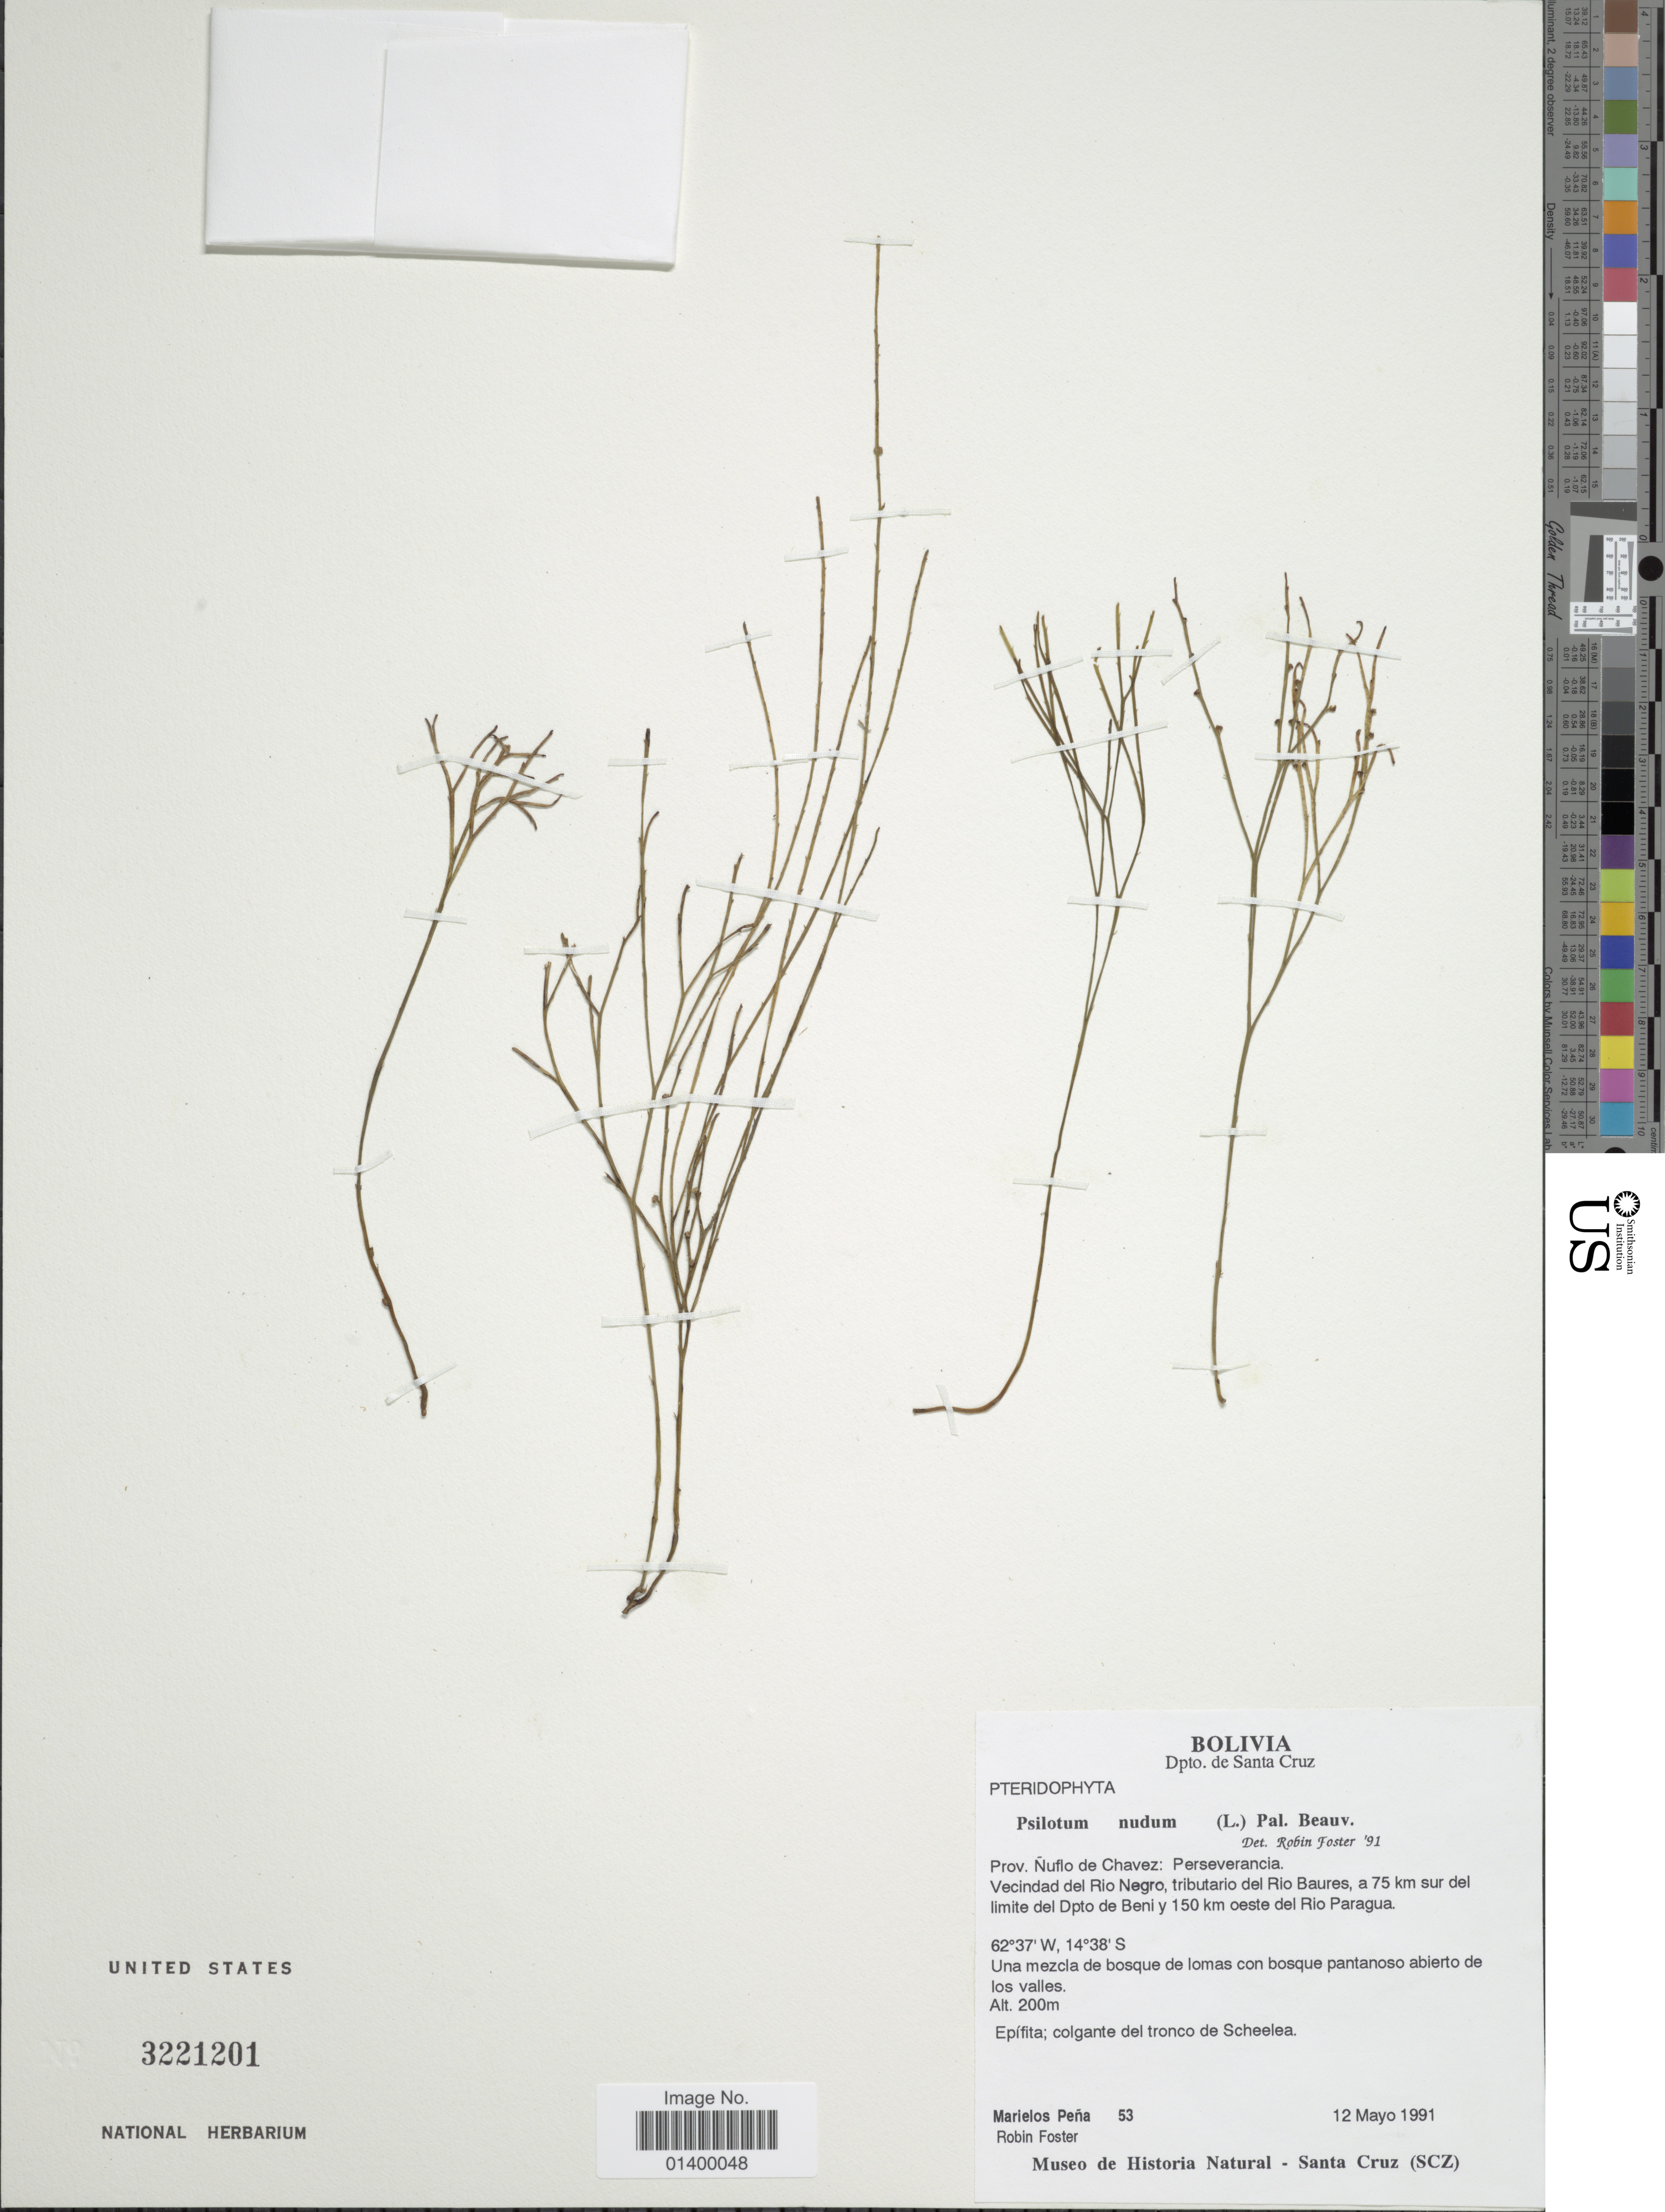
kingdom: Plantae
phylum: Tracheophyta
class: Polypodiopsida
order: Psilotales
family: Psilotaceae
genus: Psilotum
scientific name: Psilotum nudum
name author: (L.) P. Beauv.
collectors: M. Peña & R. B. Foster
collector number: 53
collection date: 1991-05-12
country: Bolivia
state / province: Santa Cruz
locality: Prov. Nuflo de Chavez: Perseverancia. Vecindad del Rio Negro, tributario del Rio Baures, a 75 km sur del limite del Dpto de Beni y 150 km oeste del Rio Paragua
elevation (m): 200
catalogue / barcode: US 3221201